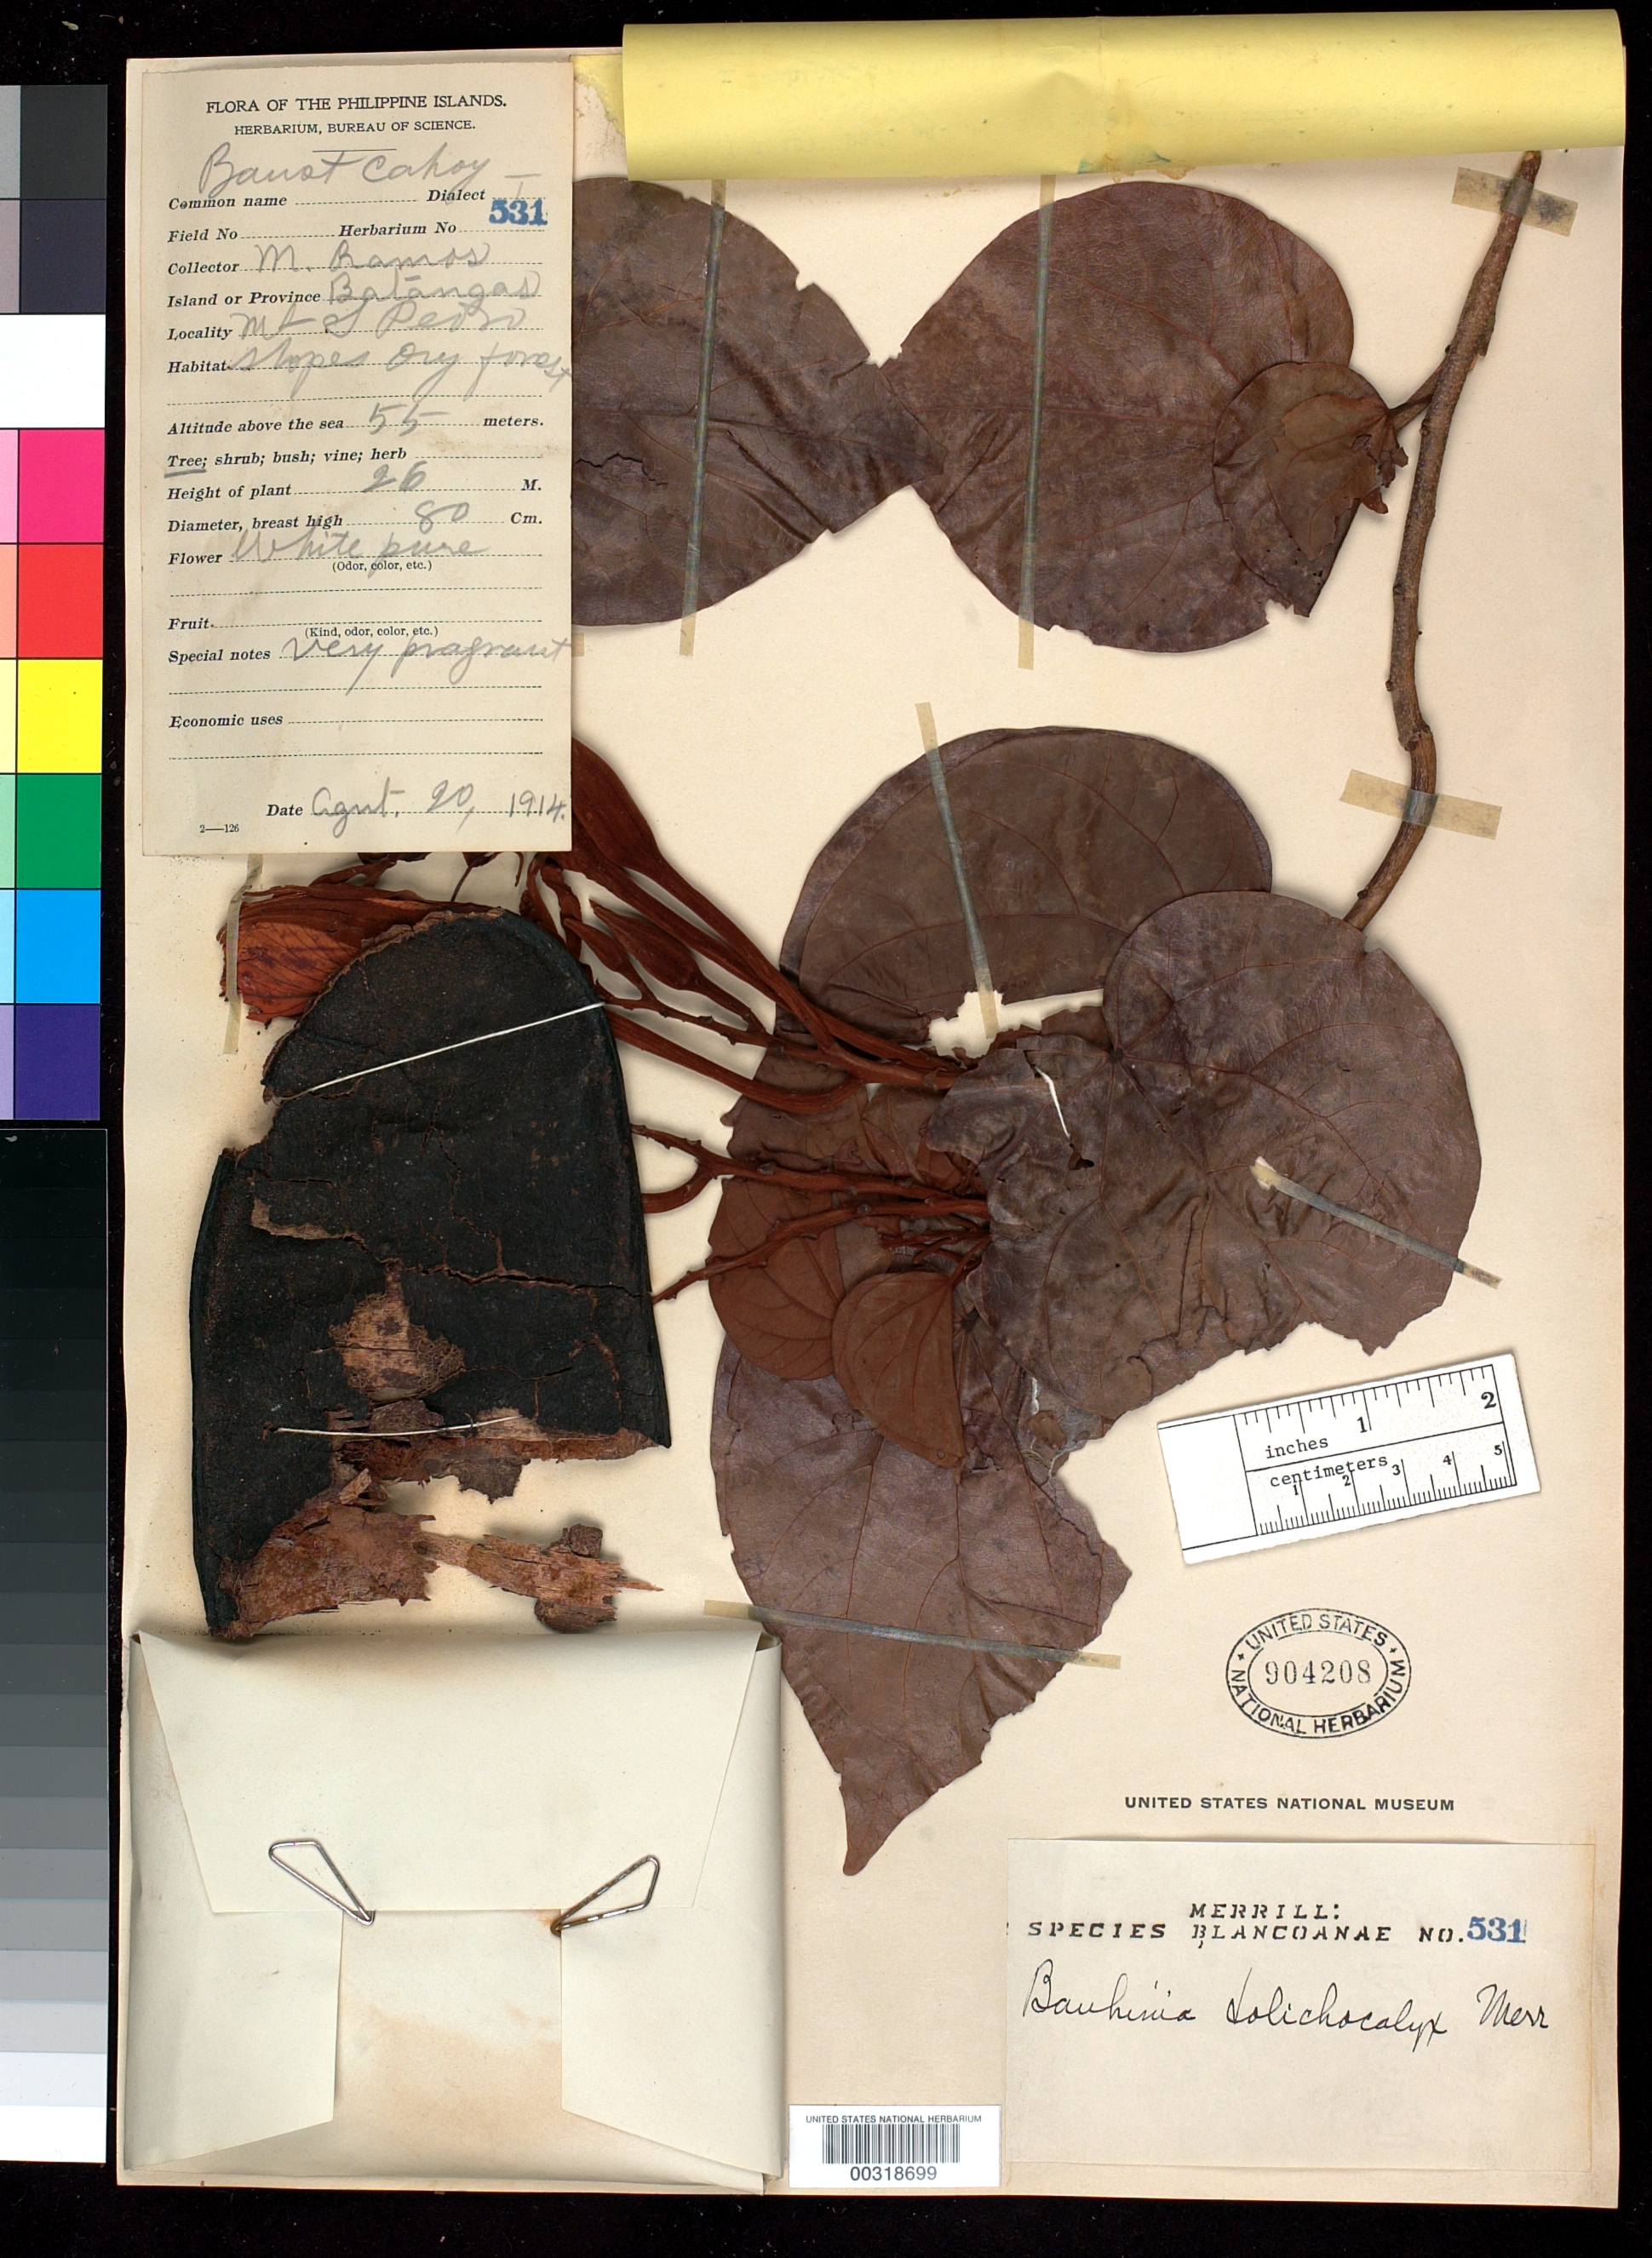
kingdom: Plantae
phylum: Tracheophyta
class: Magnoliopsida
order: Fabales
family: Fabaceae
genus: Gigasiphon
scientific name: Gigasiphon dolichocalyx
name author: (Merr.) de Wit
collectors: M. Ramos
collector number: Sp. Blancoan. 0531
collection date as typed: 20 Aug 1914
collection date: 1914-08-20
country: Philippines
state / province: Calabarzon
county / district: Batangas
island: Luzon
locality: Mt. of Peoso [?]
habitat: Slopes of dry forest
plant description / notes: This collection (Ramos Sp. Blancoan. 531) was superfluously designated as the neotype of Bauhinia dolichocalyx Merr. by de Wit, Reinwardtia 3: 421 (1956). The type of B. dolichocalyx Merr. is Curran & Merritt For. Bur. 7756, which has extant duplicates (incl. US).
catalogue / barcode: US 904208